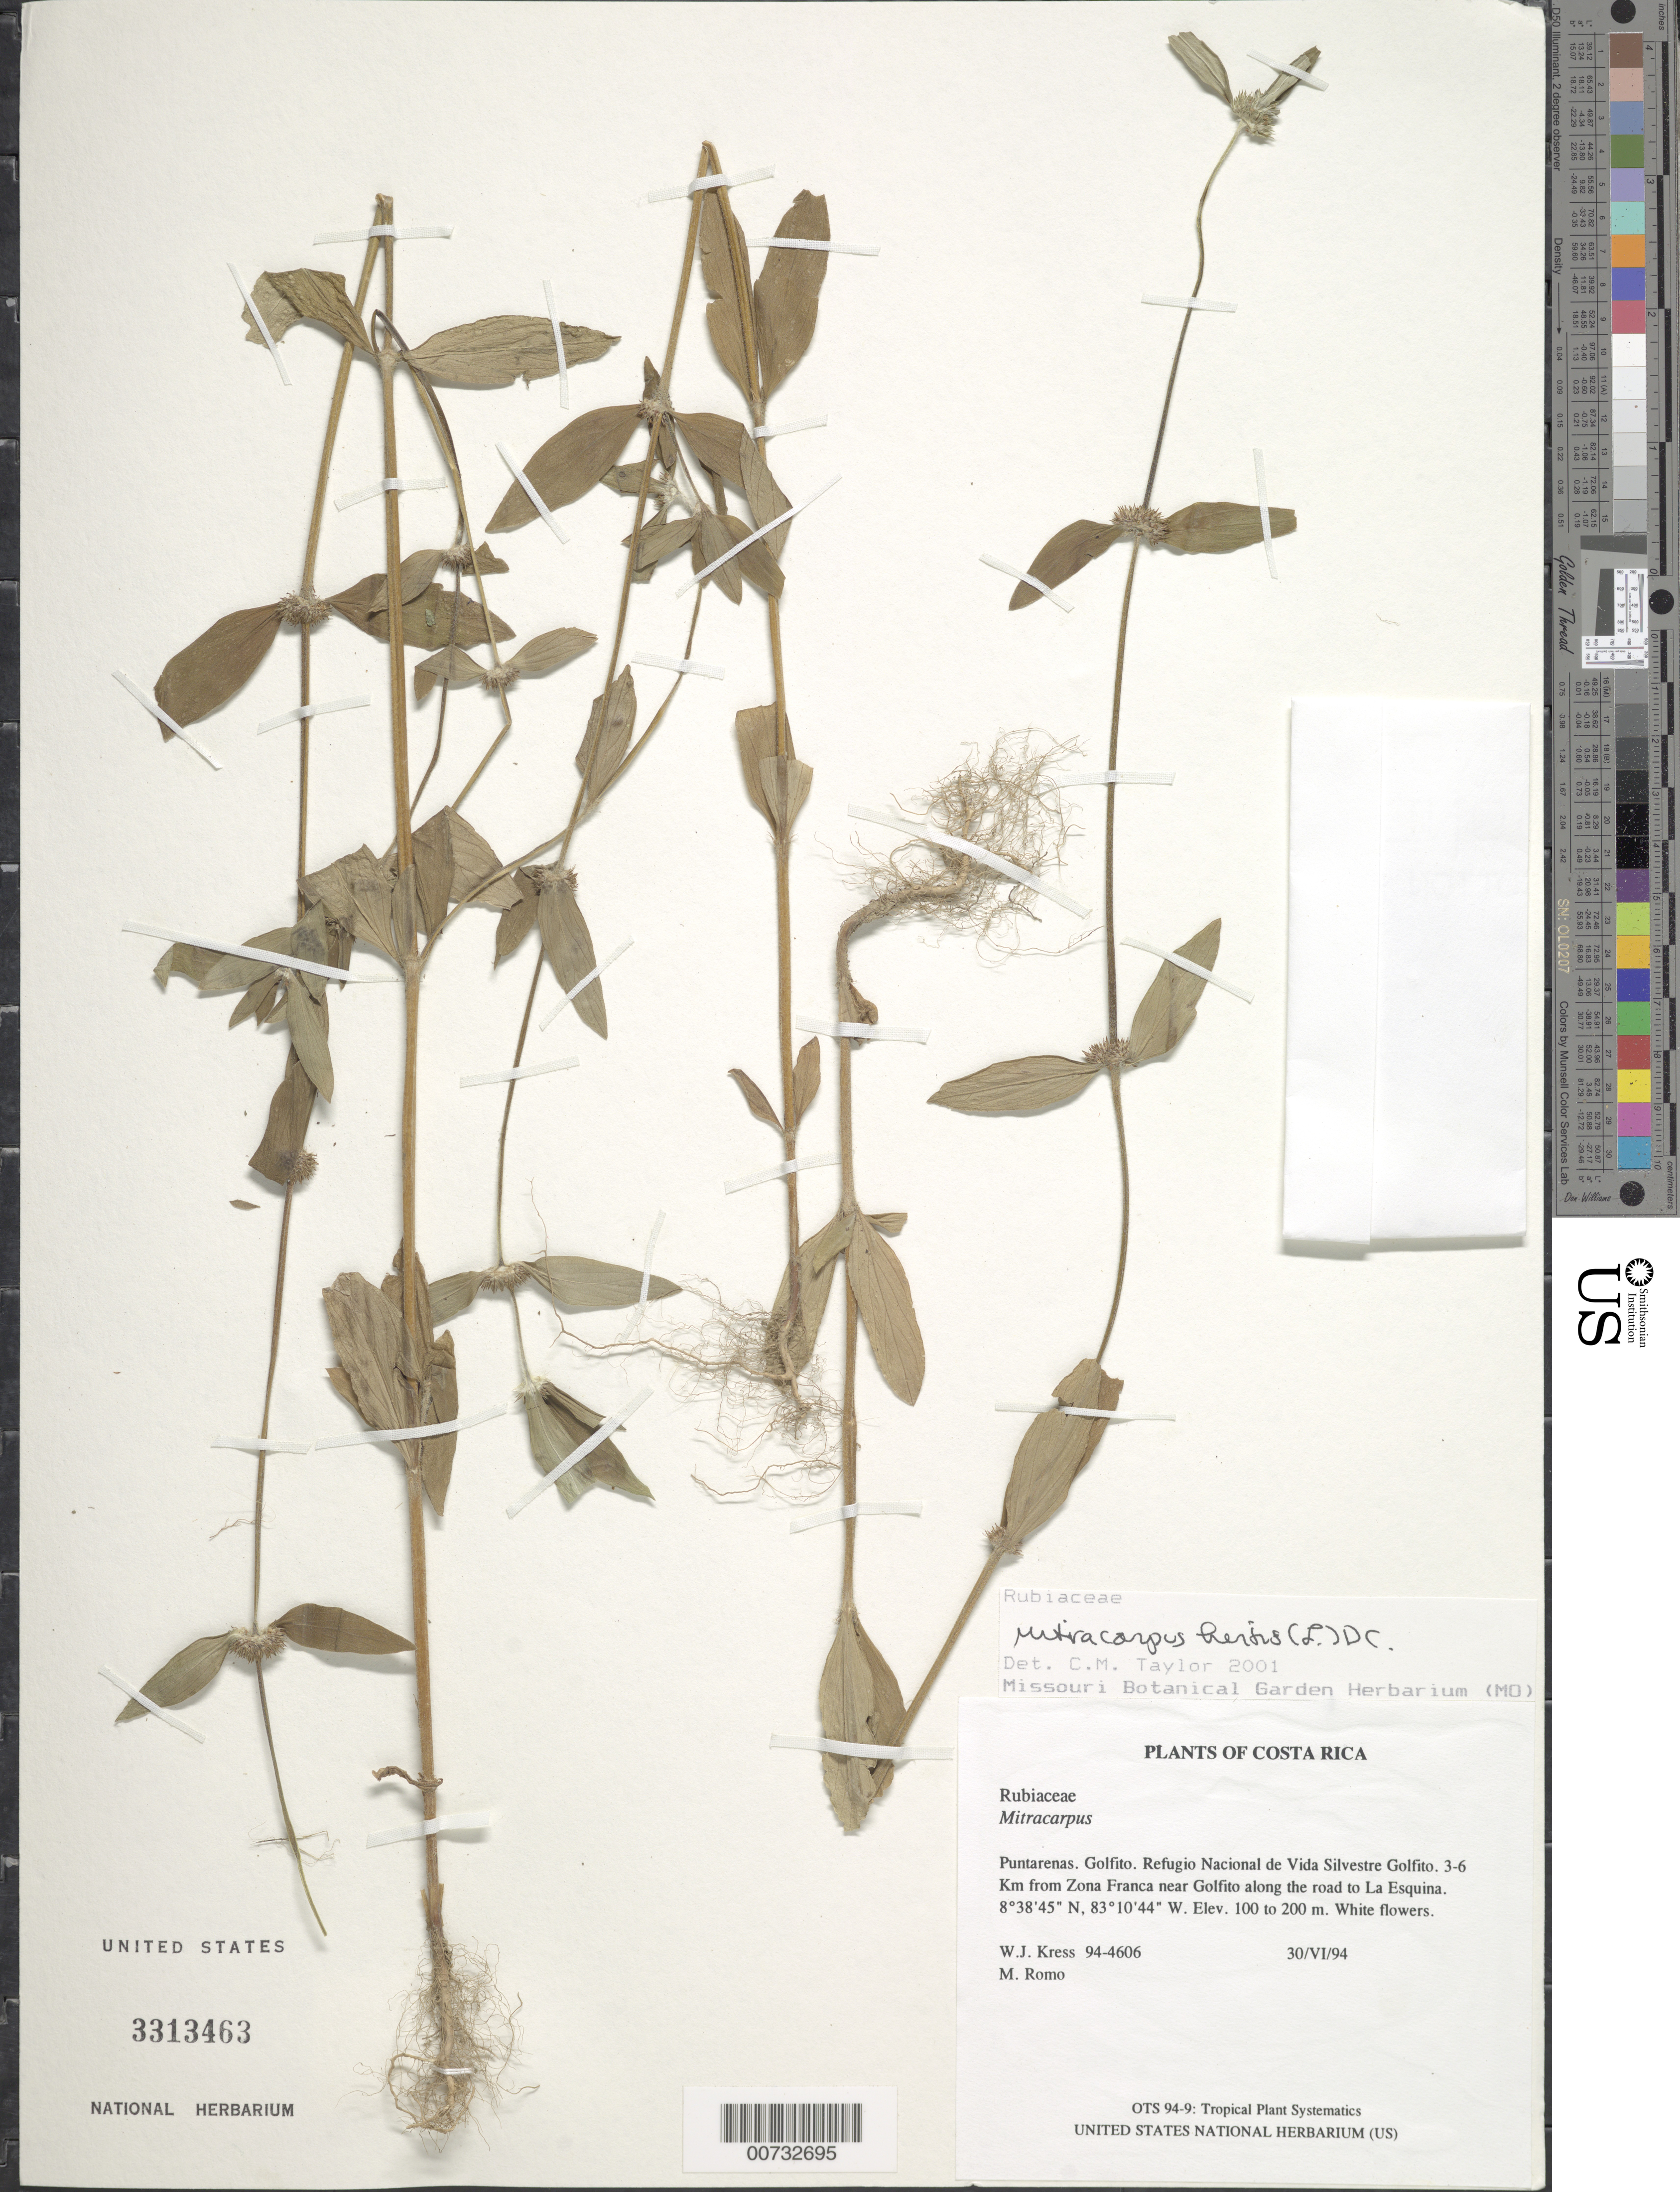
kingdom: Plantae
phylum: Tracheophyta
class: Magnoliopsida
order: Gentianales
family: Rubiaceae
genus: Mitracarpus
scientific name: Mitracarpus hirtus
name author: (L.) DC.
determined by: Taylor, Charlotte M.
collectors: W. J. Kress & M. Romo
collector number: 94-4606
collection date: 1994-06-30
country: Costa Rica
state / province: Puntarenas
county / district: Golfito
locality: Refugio Nacional de Vida Silvestre Golfito. 3-6 Km from Zona Franca near Golfito along the road to La Esquina.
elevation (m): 100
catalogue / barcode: US 3313463